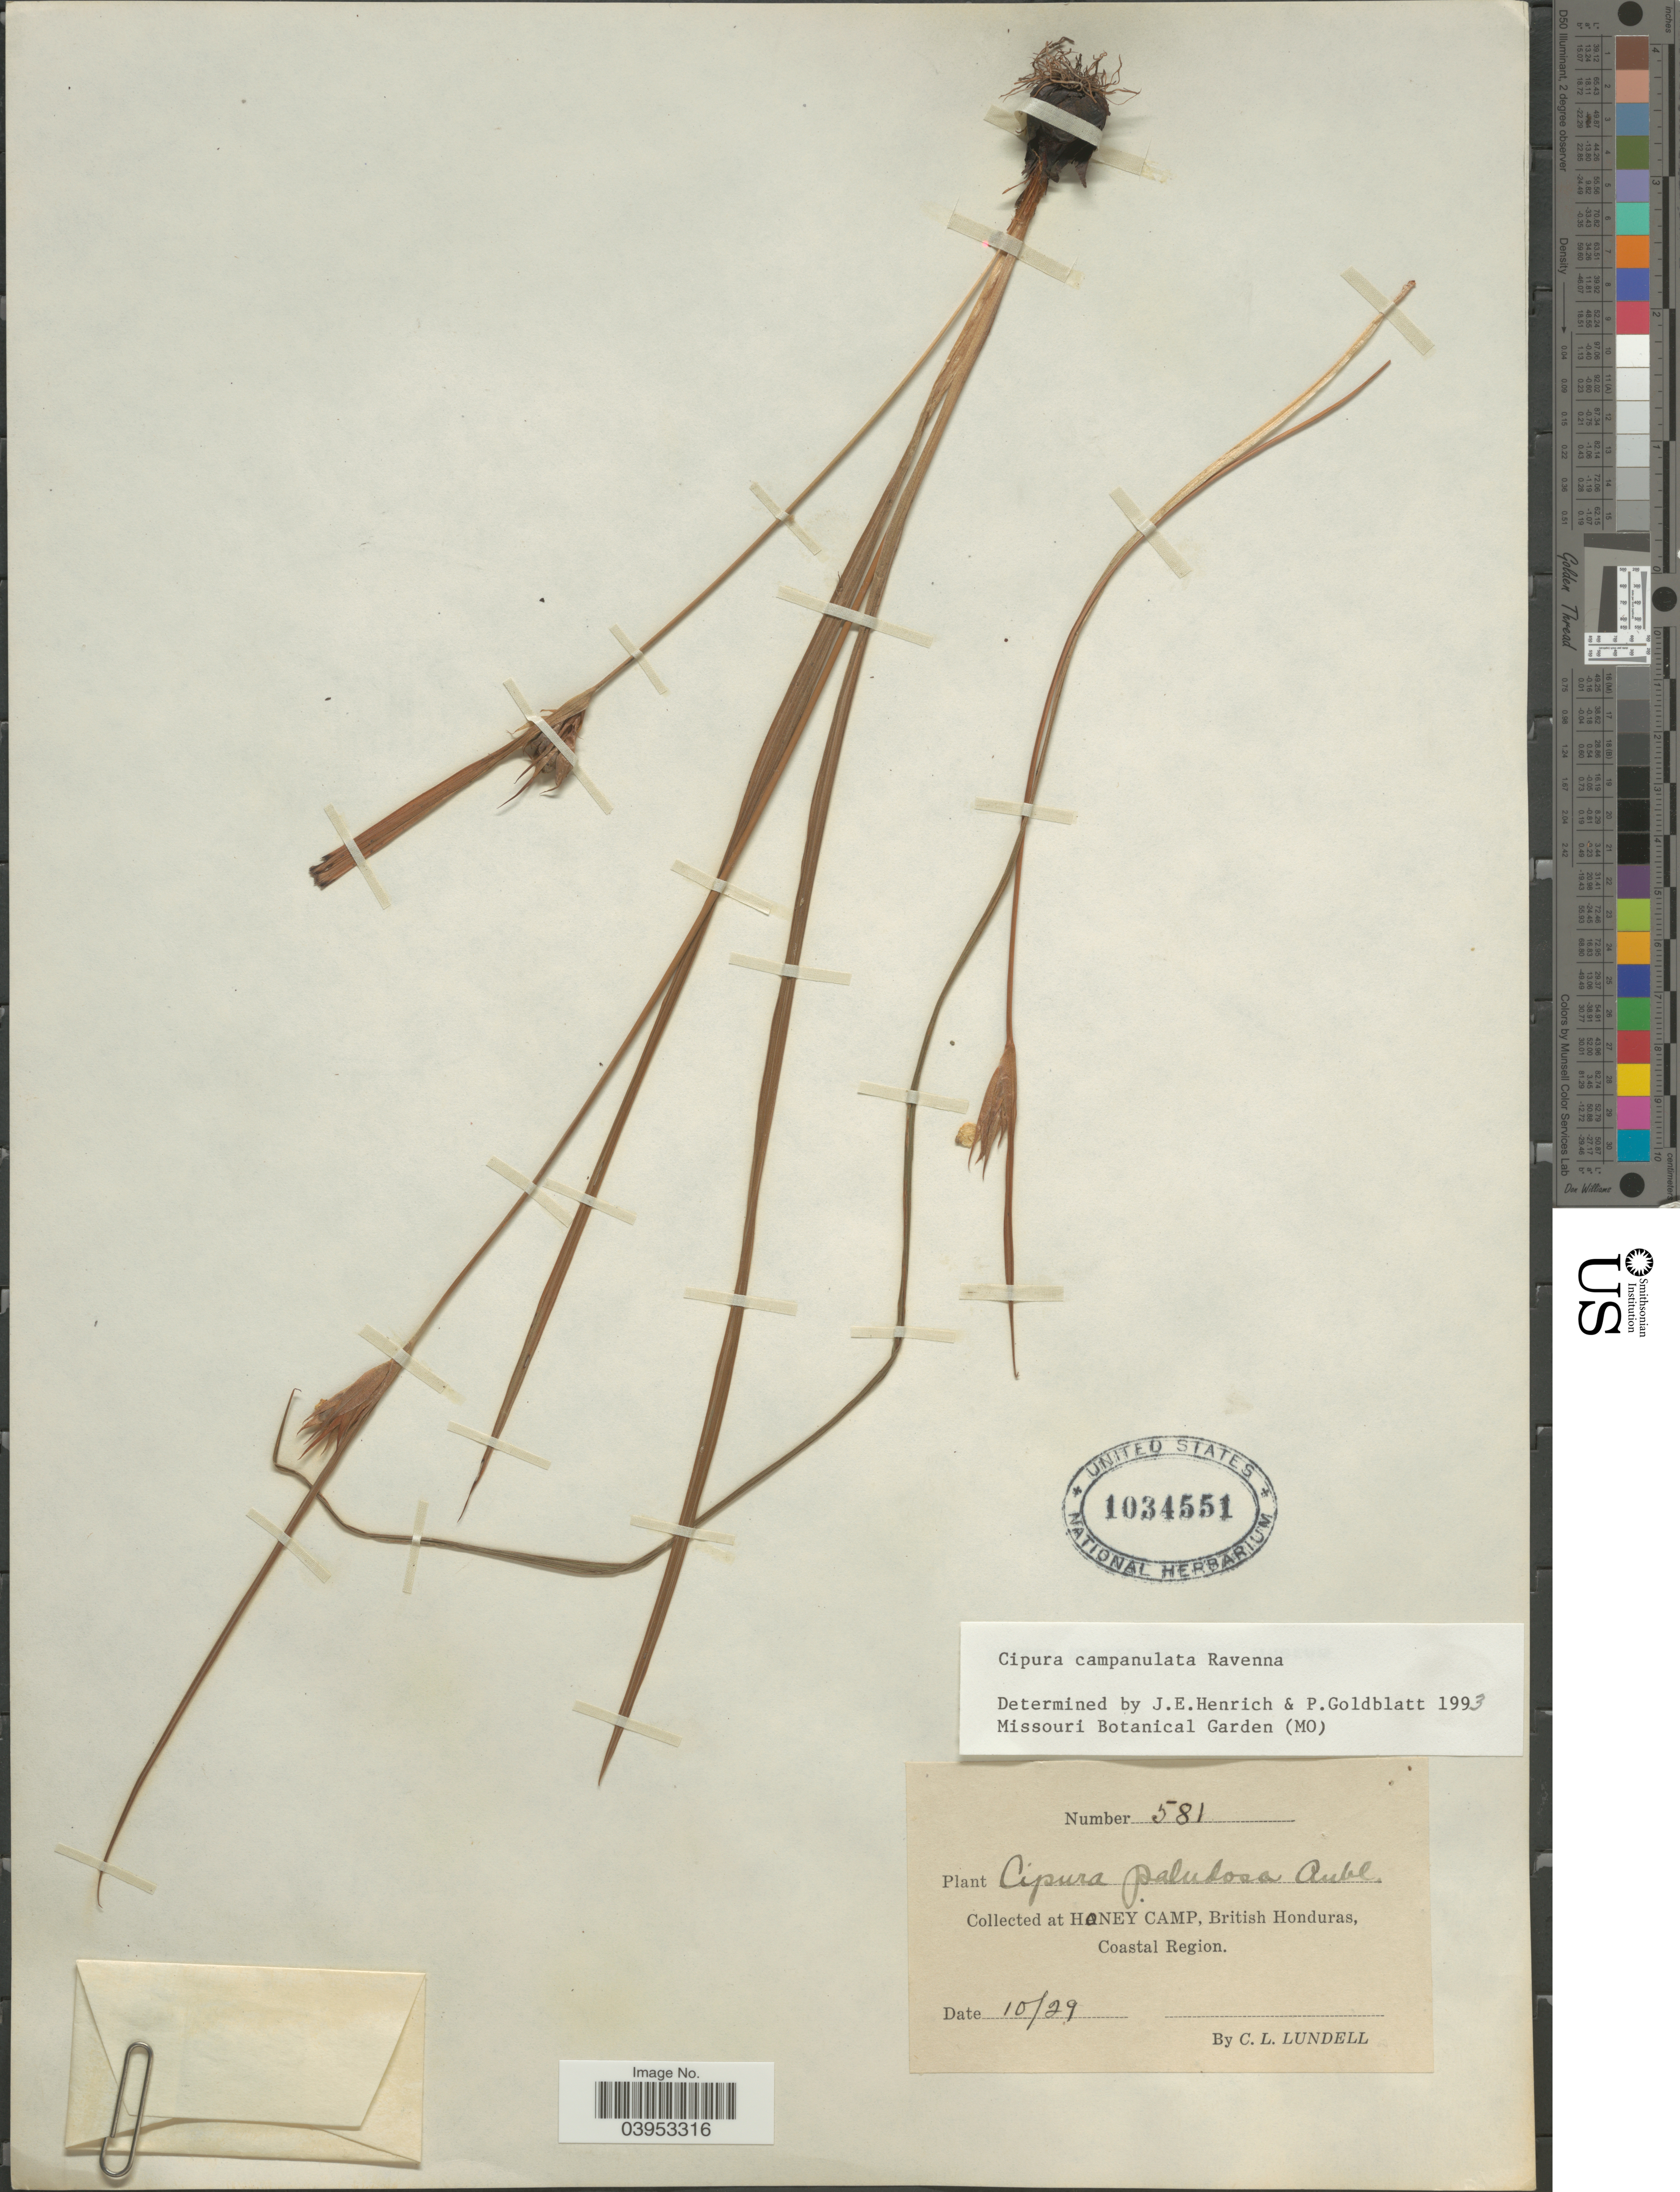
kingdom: Plantae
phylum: Tracheophyta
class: Liliopsida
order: Asparagales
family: Iridaceae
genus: Cipura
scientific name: Cipura campanulata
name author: Ravenna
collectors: C. L. Lundell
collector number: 581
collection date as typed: Transcribed d/m/y: /10/29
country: Belize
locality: At Honey Camp, British Honduras, Coastal Region.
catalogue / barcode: US 1034551